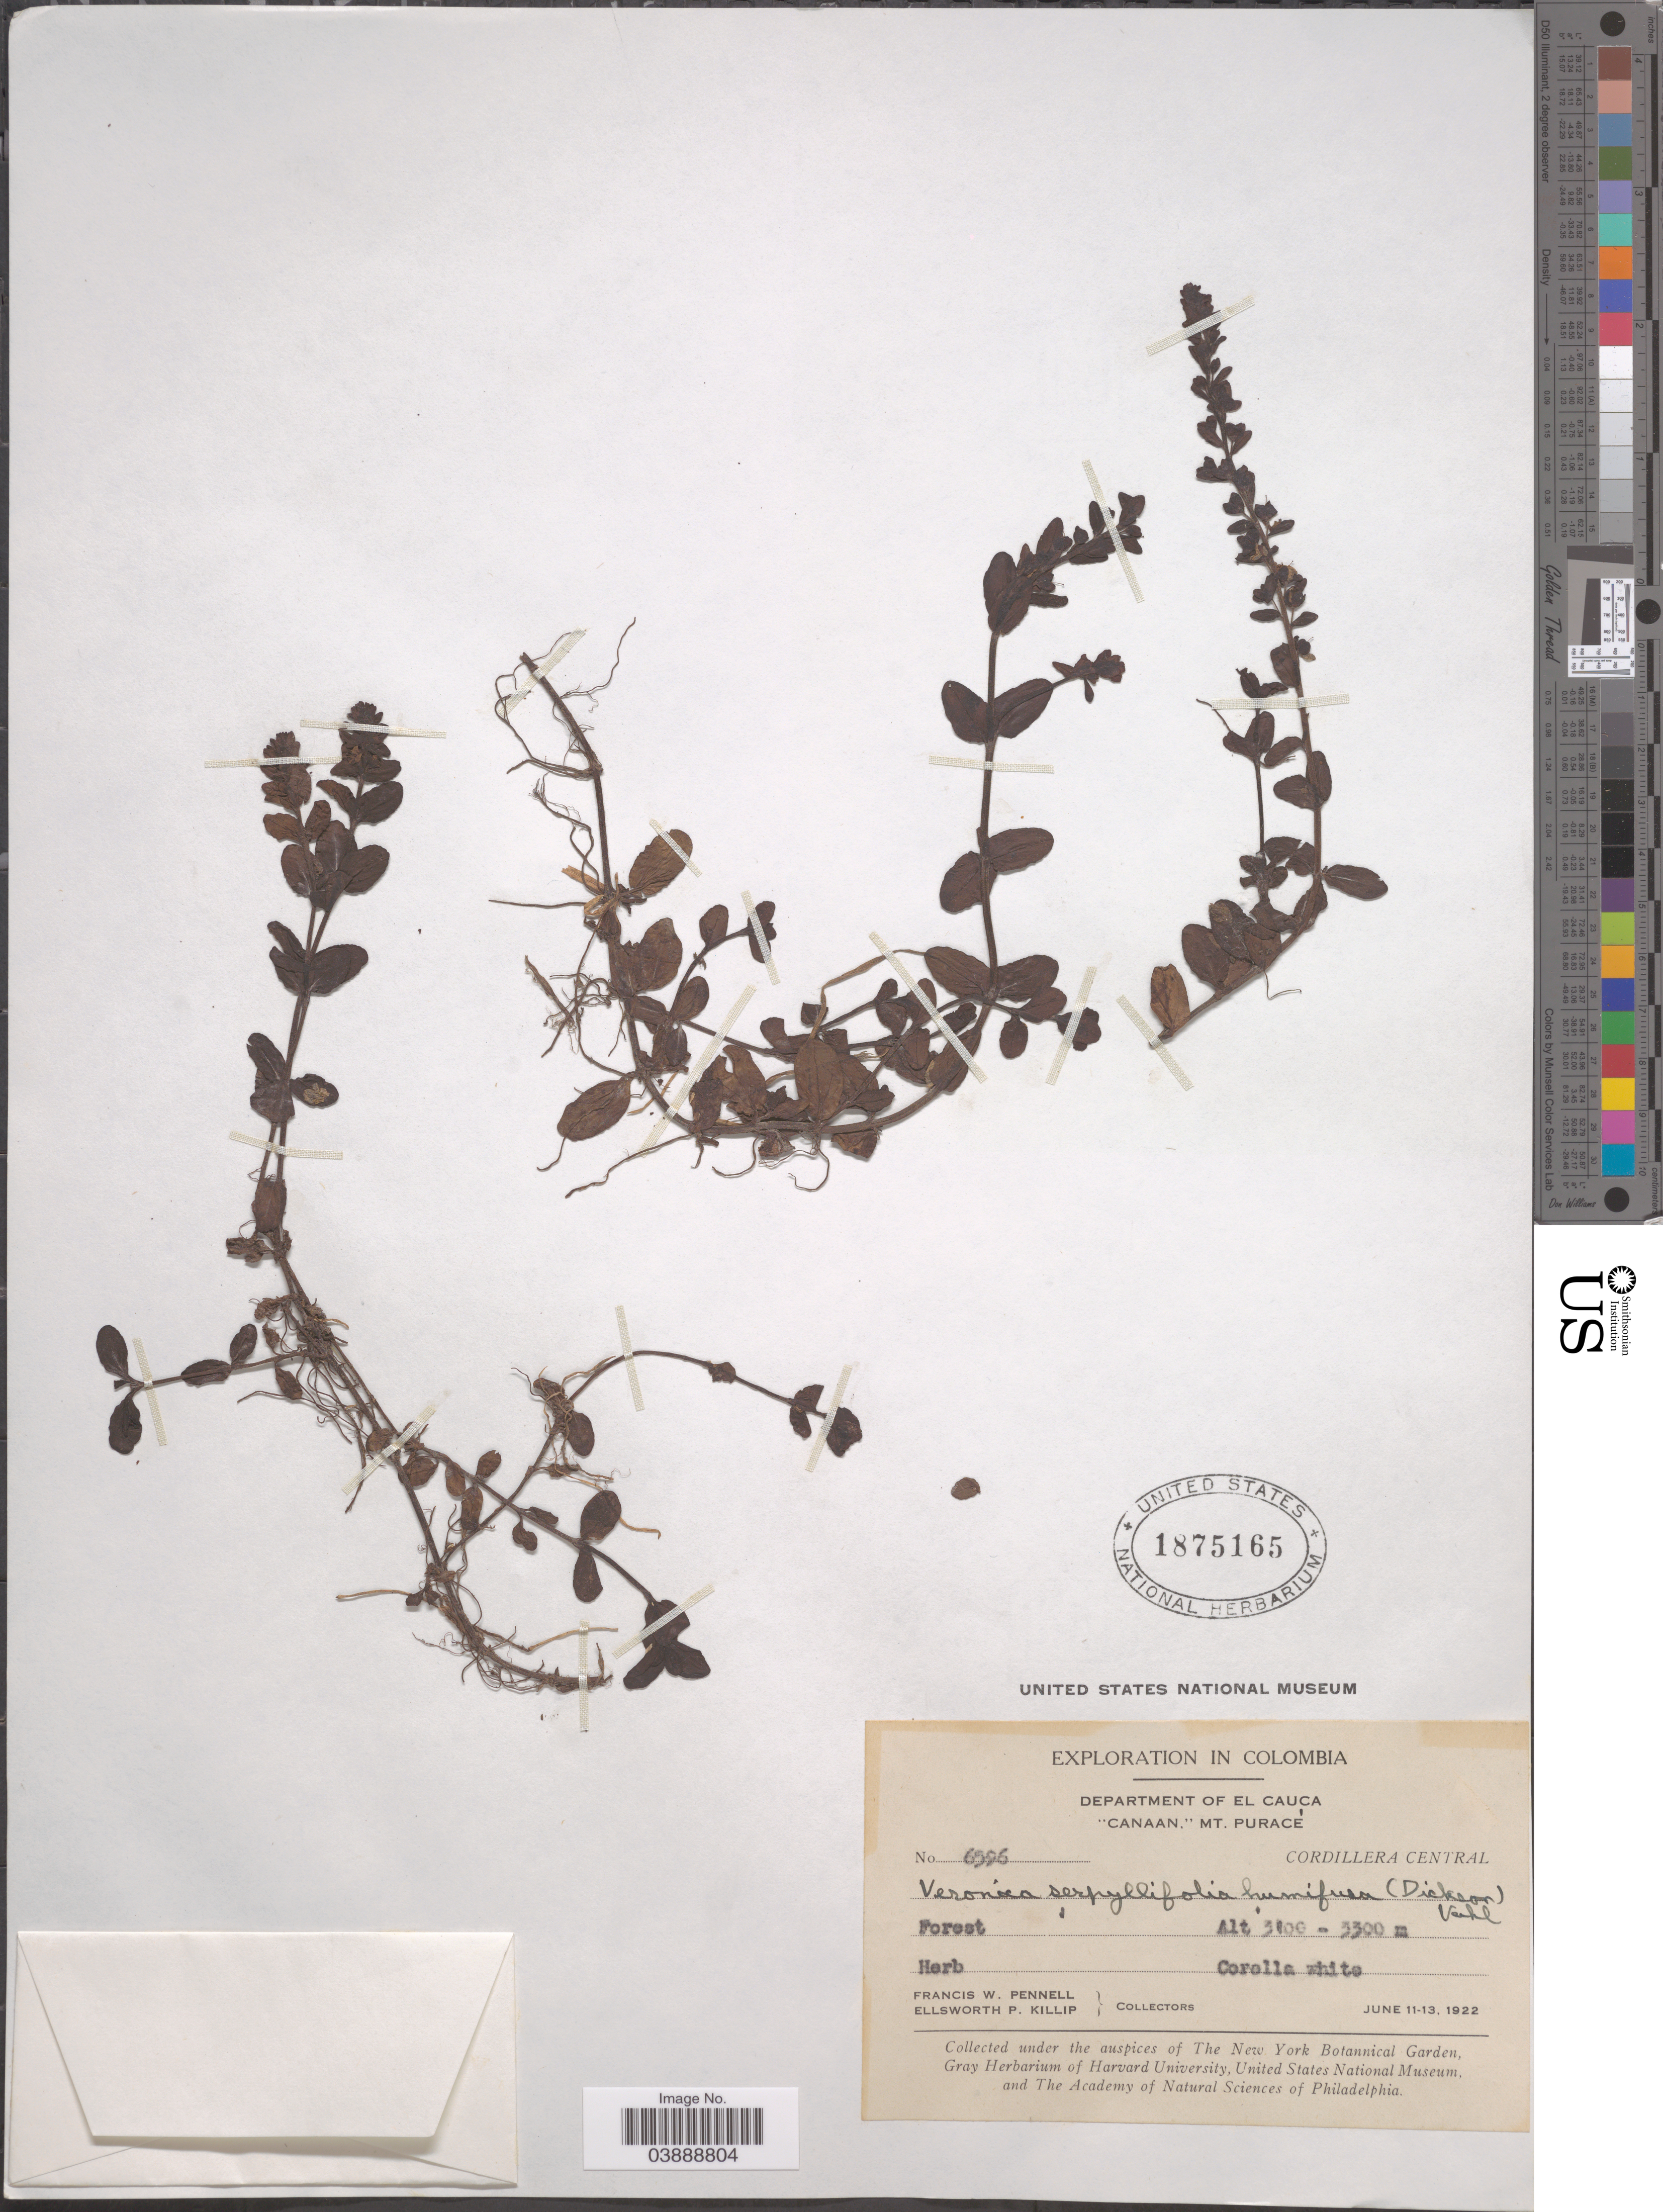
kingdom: Plantae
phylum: Tracheophyta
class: Magnoliopsida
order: Lamiales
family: Plantaginaceae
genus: Veronica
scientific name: Veronica serpyllifolia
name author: L.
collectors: F. W. Pennell & E. P. Killip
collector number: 6596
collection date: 1922-06-11/1922-06-13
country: Colombia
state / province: Cauca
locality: Department of El Cauca. "Canaan," Mt. Puracé. Cordillera Central.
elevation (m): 3100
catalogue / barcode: US 1875165